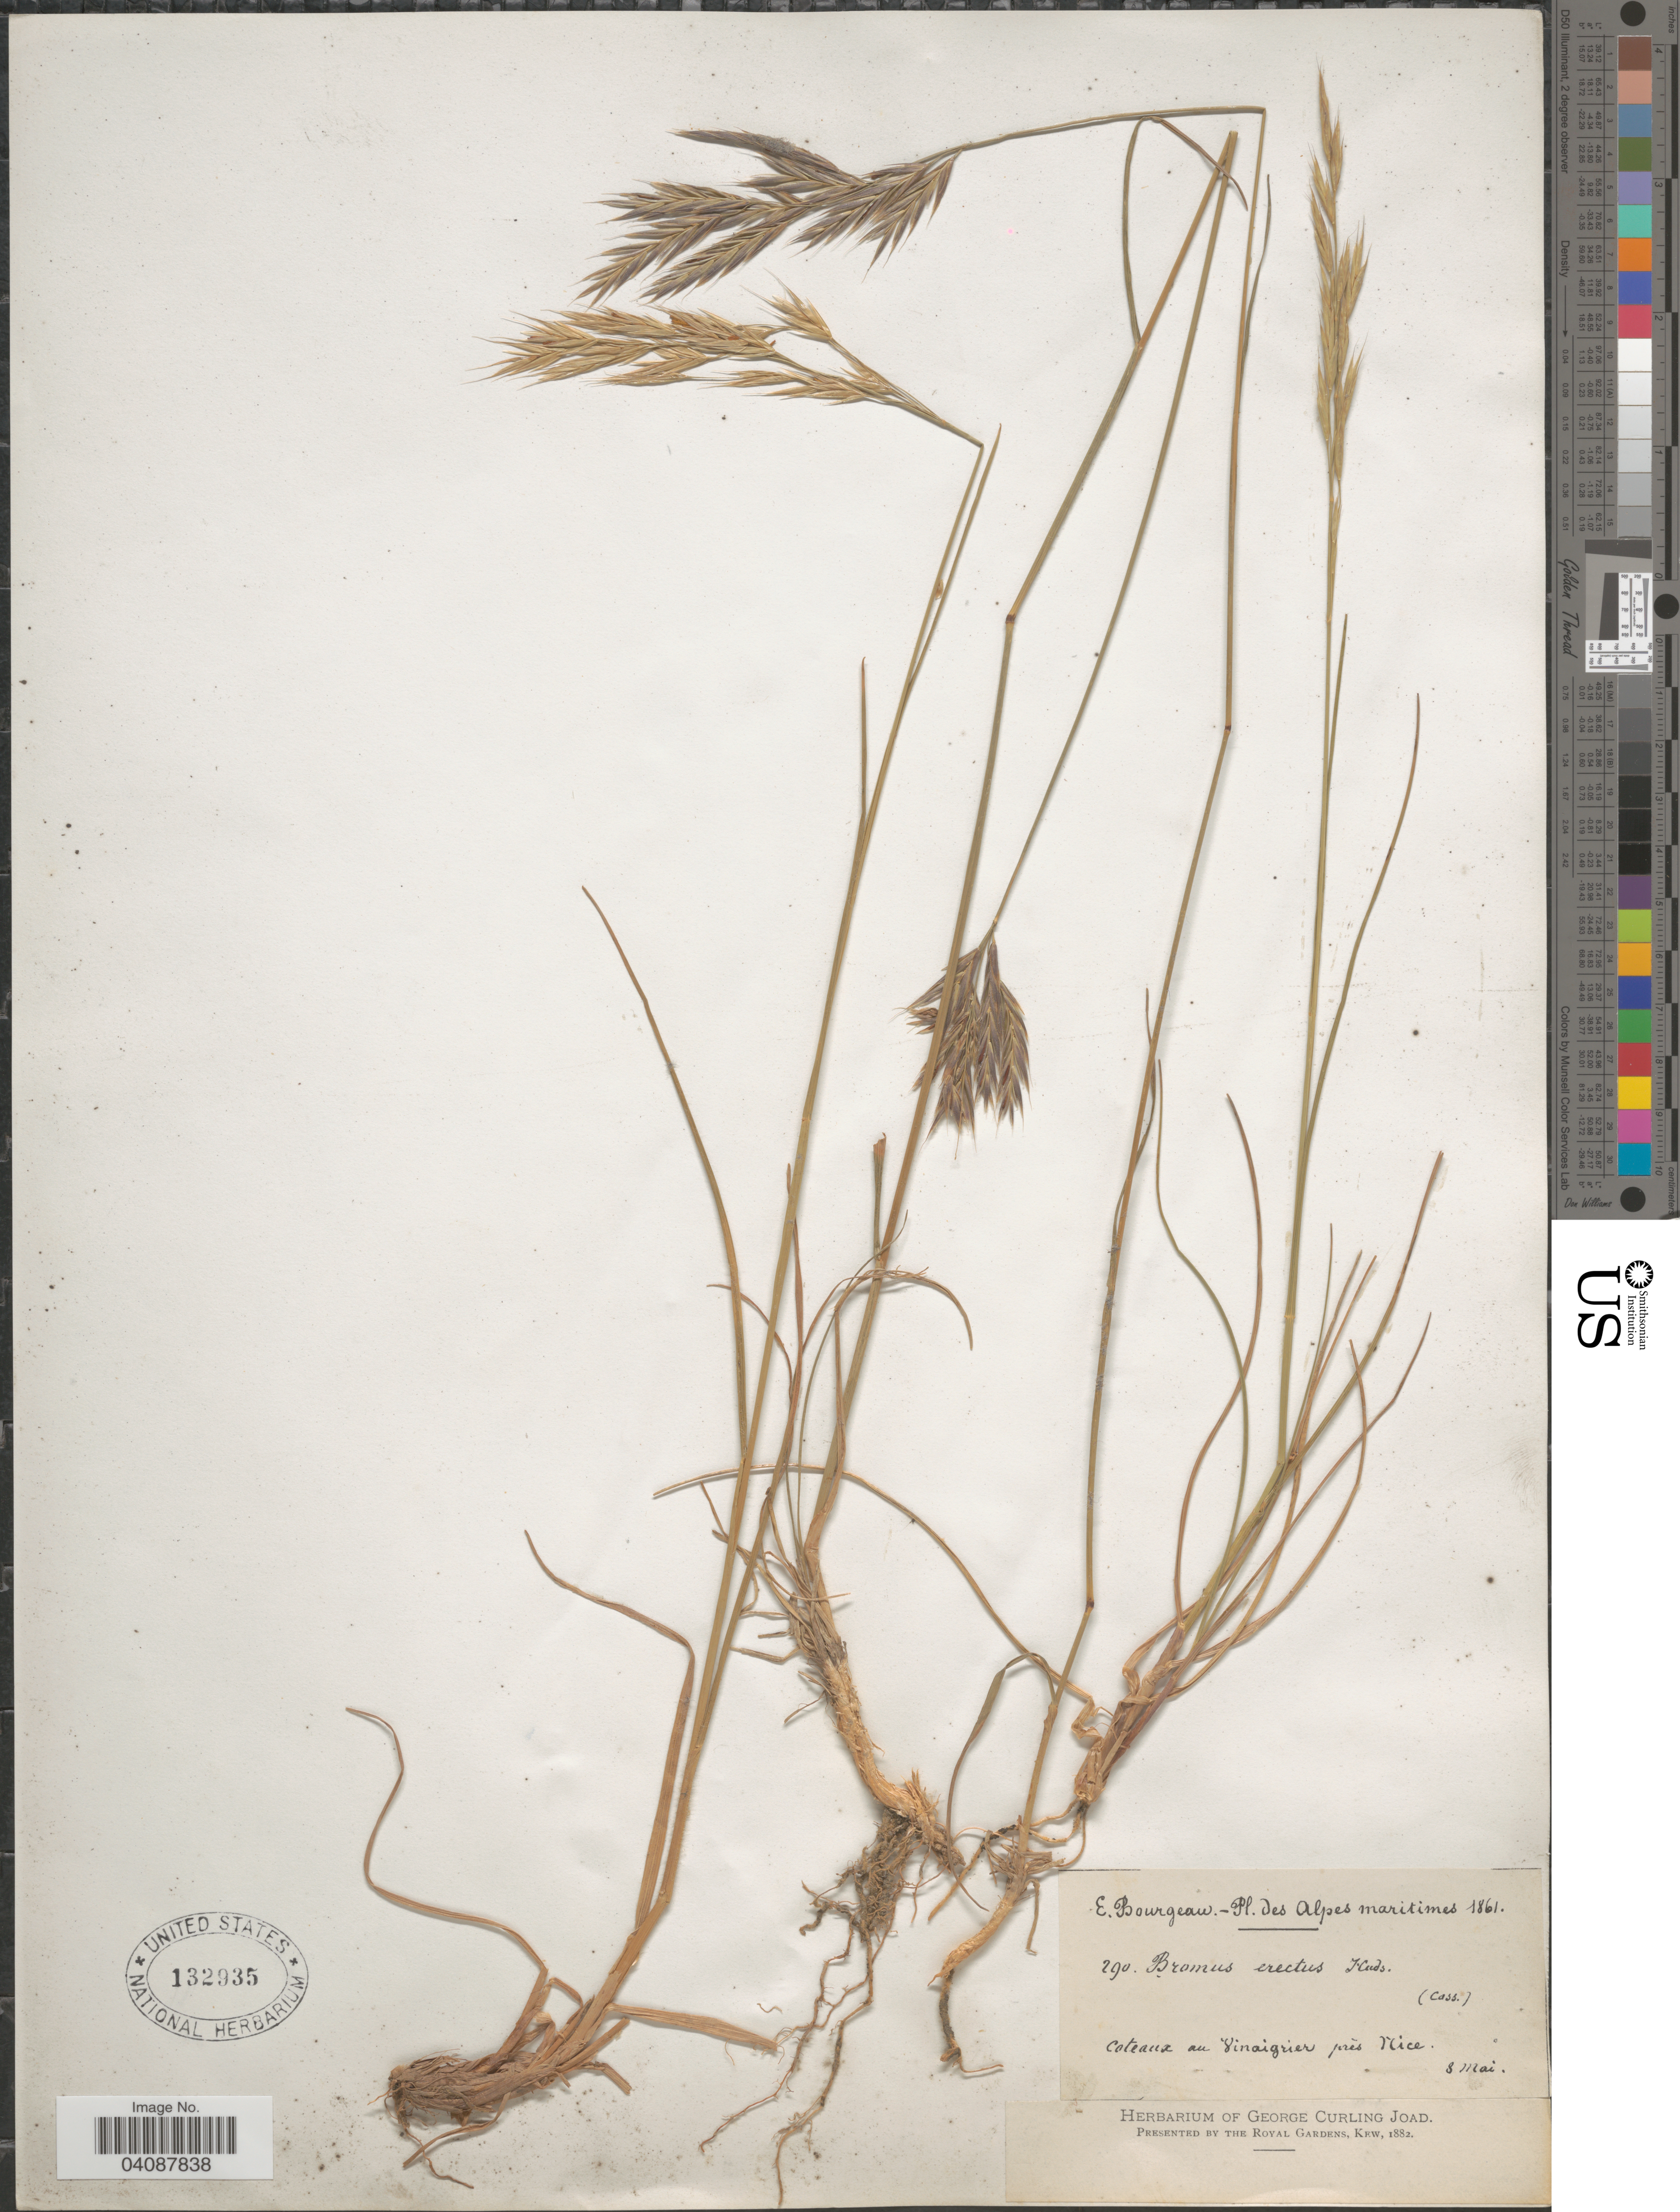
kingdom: Plantae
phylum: Tracheophyta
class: Liliopsida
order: Poales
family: Poaceae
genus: Bromus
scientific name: Bromus erectus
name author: Huds.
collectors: E. Bourgeau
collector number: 290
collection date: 1861-05-08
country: France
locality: Alpes maritimes. Coteaux au Vinaigrier près Nice.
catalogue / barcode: US 132935